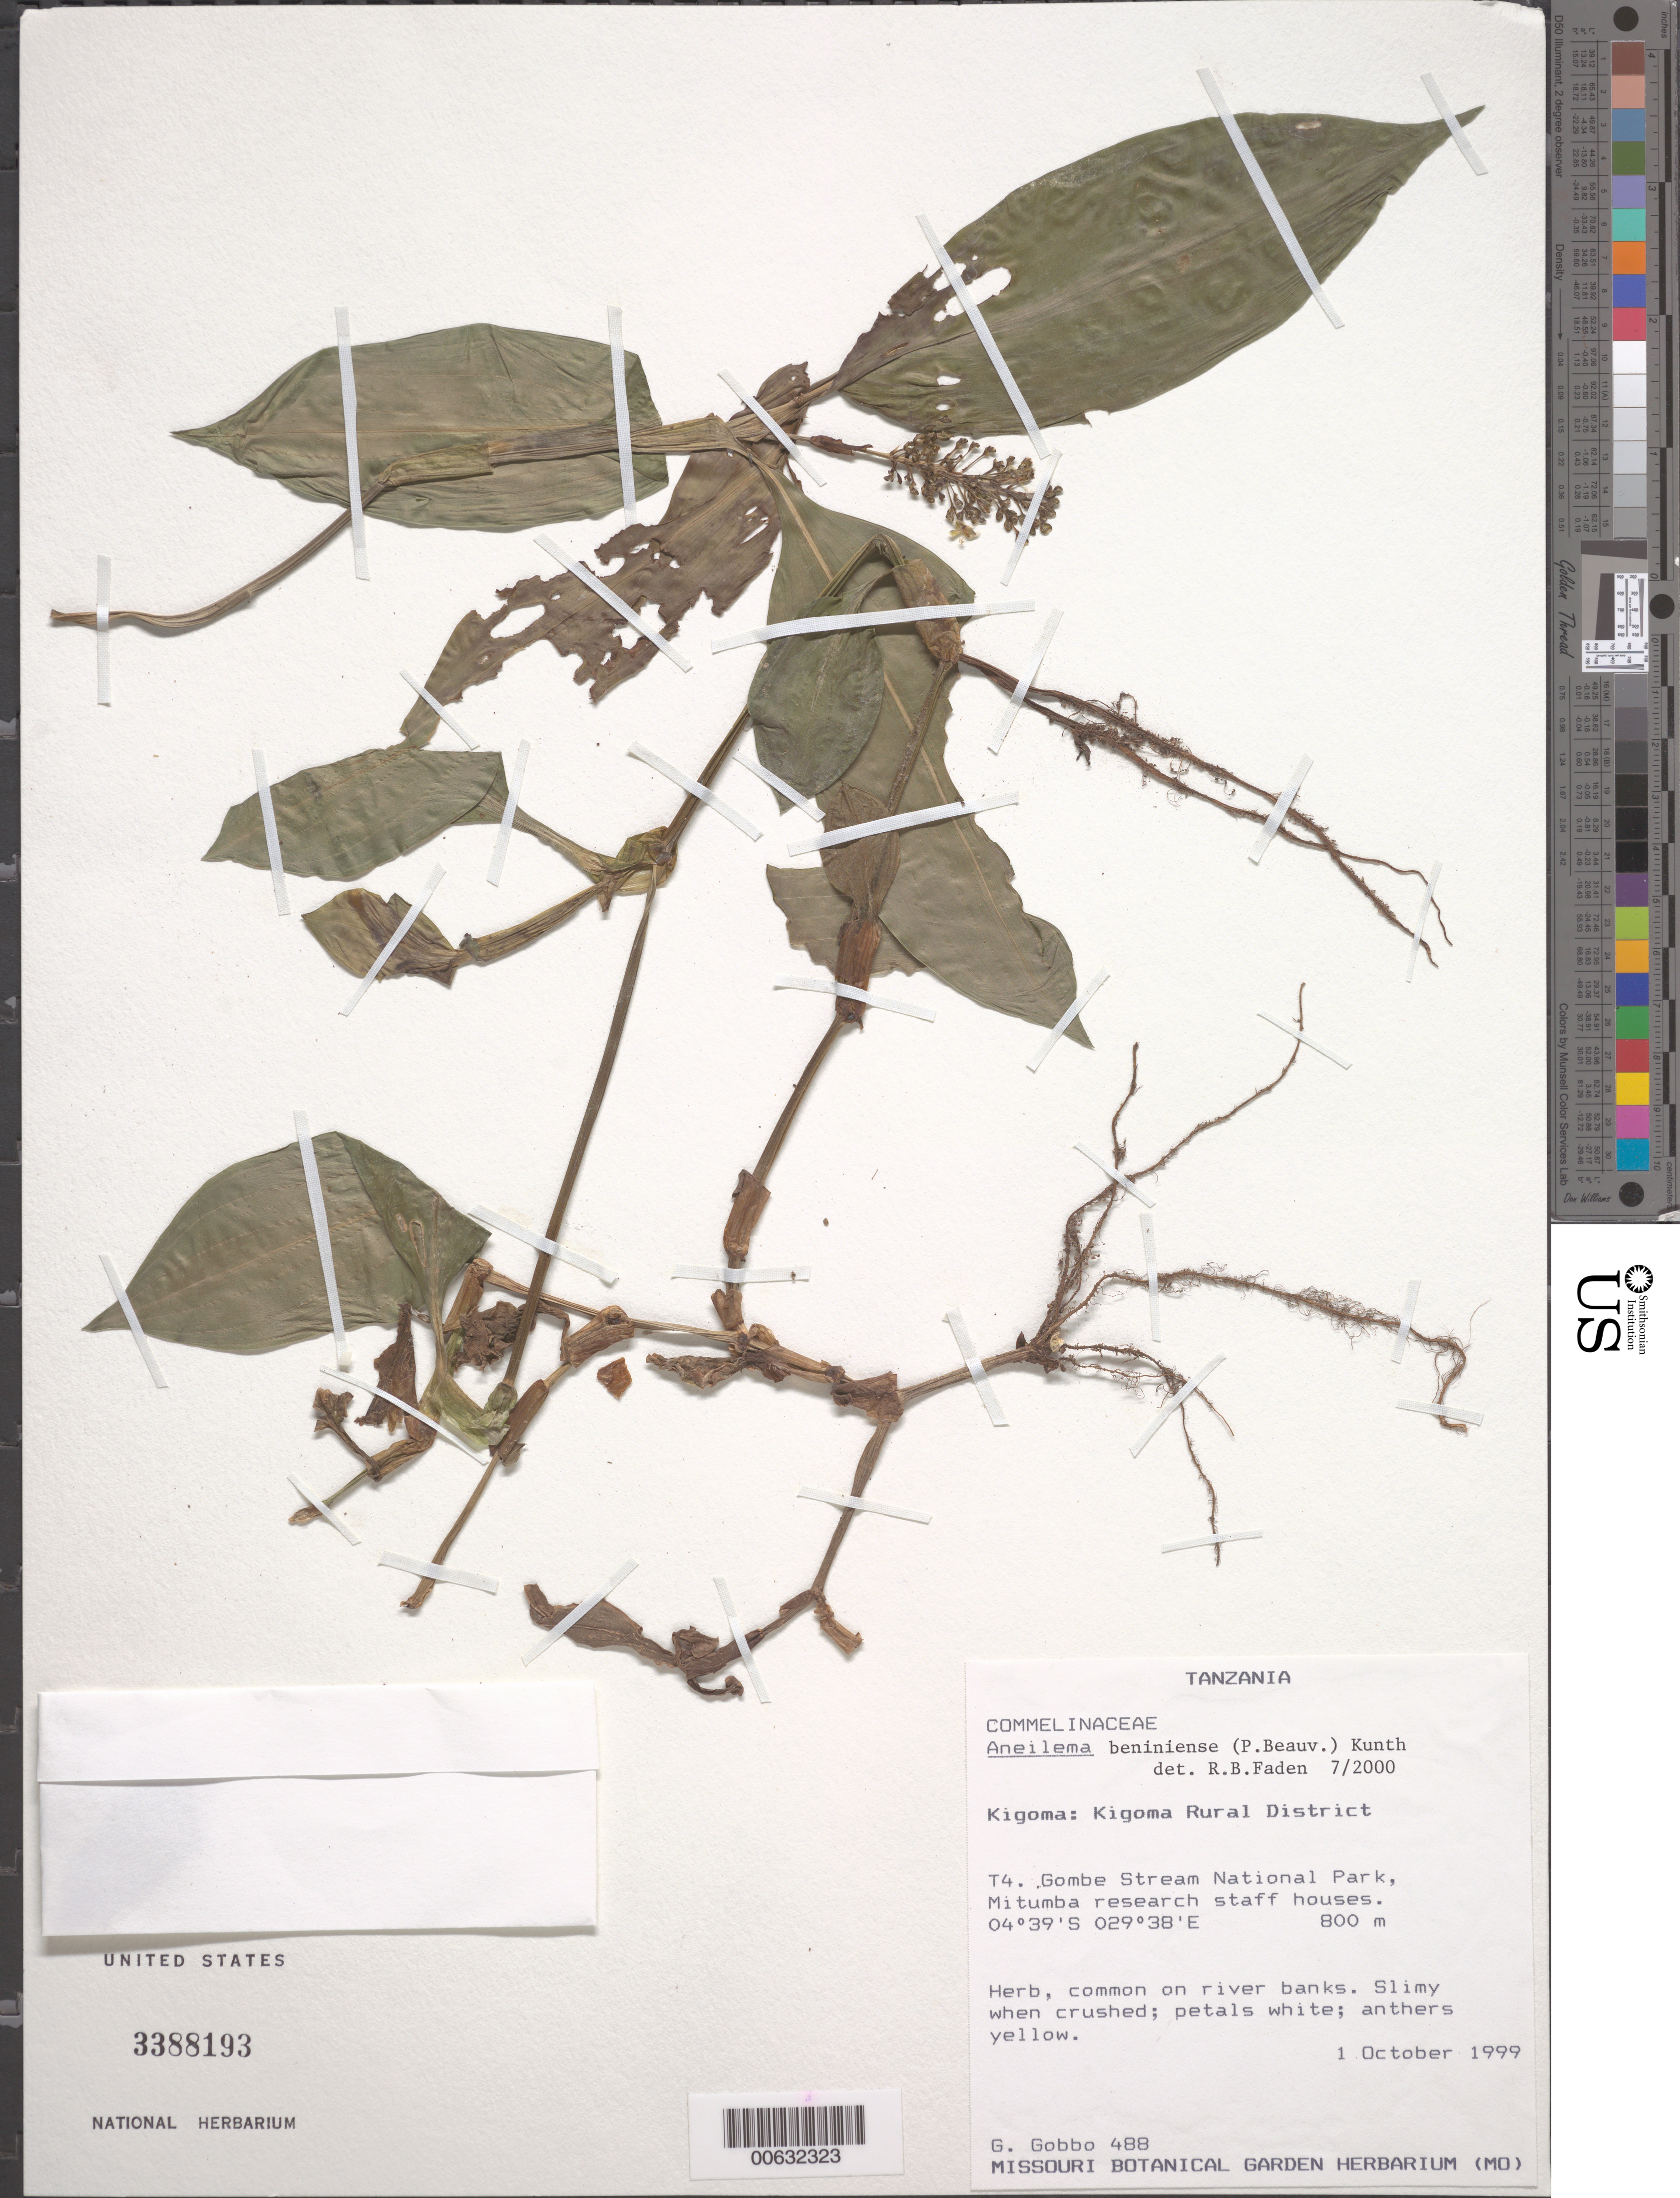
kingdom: Plantae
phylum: Tracheophyta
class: Liliopsida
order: Commelinales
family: Commelinaceae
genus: Aneilema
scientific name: Aneilema beniniense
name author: (P. Beauv.) Kunth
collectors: G. Gobbo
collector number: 488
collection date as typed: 01 Oct 1999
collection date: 1999-10-01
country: Tanzania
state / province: Kigoma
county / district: Kigoma Rural Dist.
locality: T4, gombe stream national park, mitumba research staff houses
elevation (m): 800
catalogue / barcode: US 3388193